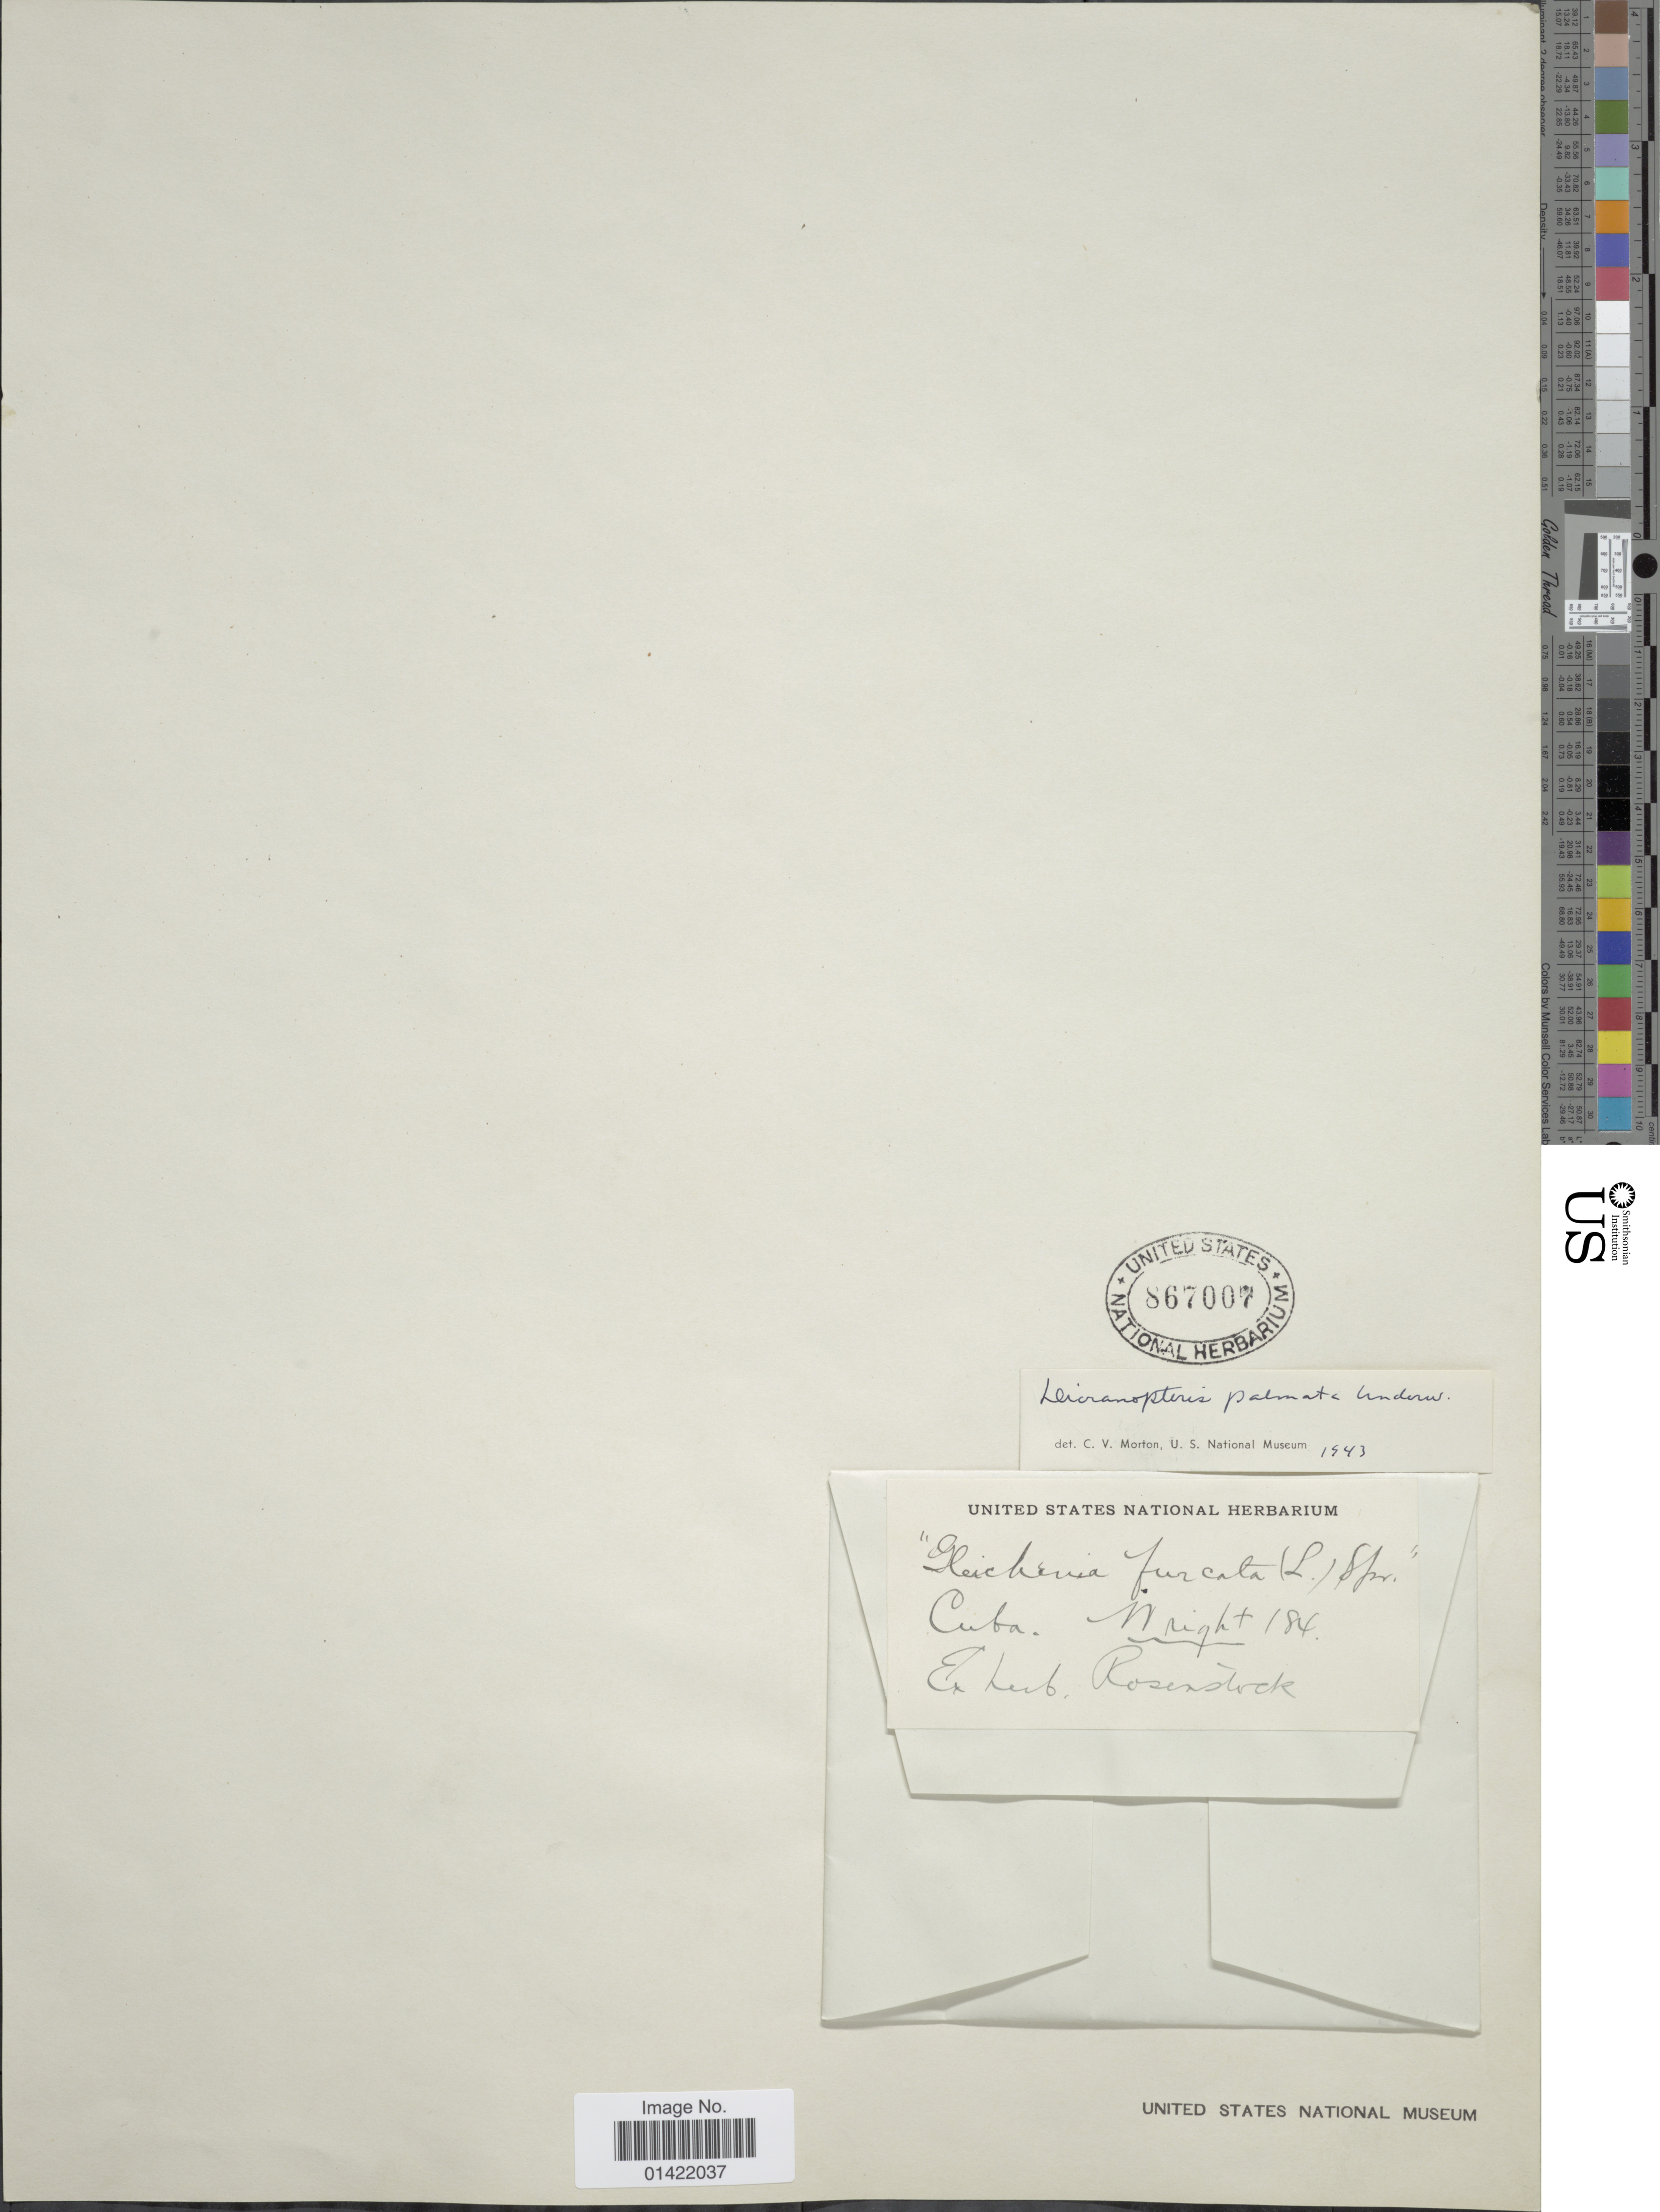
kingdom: Plantae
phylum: Tracheophyta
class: Polypodiopsida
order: Gleicheniales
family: Gleicheniaceae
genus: Sticherus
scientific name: Sticherus furcatus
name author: (L.) Ching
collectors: Wright, --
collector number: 184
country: Cuba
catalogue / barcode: US 867007